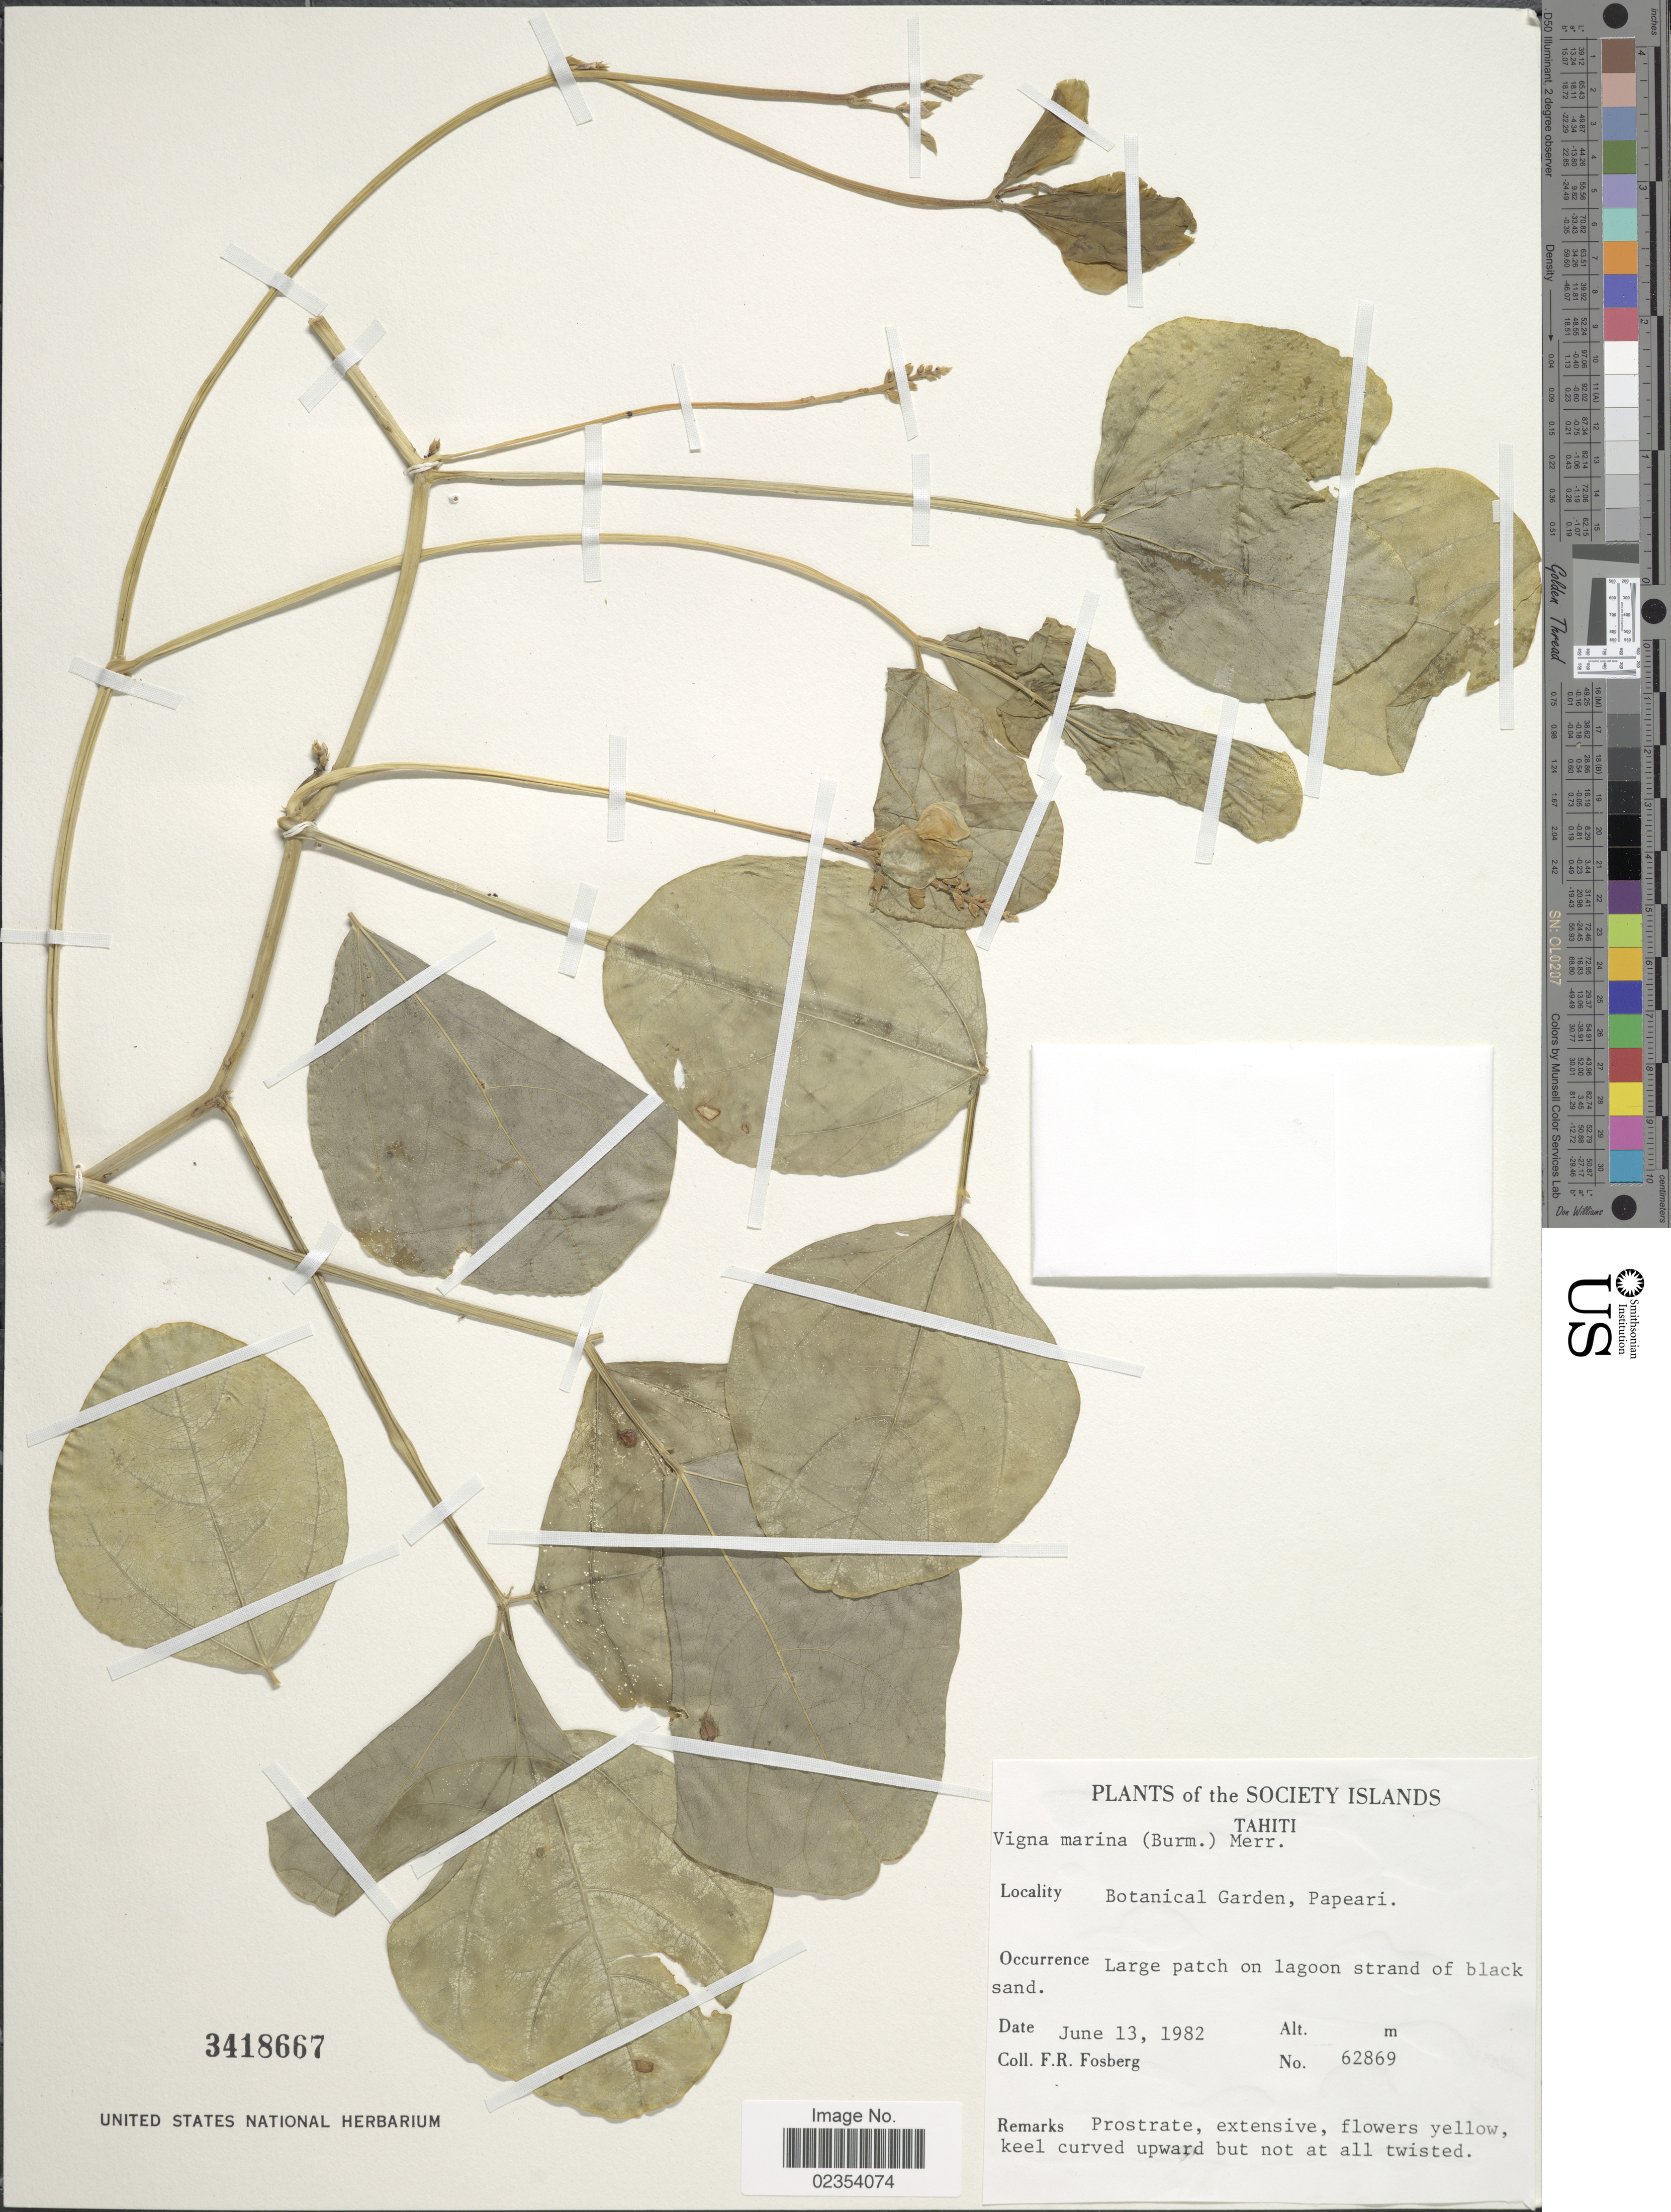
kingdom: Plantae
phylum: Tracheophyta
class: Magnoliopsida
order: Fabales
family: Fabaceae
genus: Vigna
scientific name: Vigna marina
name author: (Burm.) Merr.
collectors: F. R. Fosberg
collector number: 62869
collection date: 1982-06-13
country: French Polynesia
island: Tahiti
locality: Society Islands. Tahiti. Botanical Garden, Papeari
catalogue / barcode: US 3418667